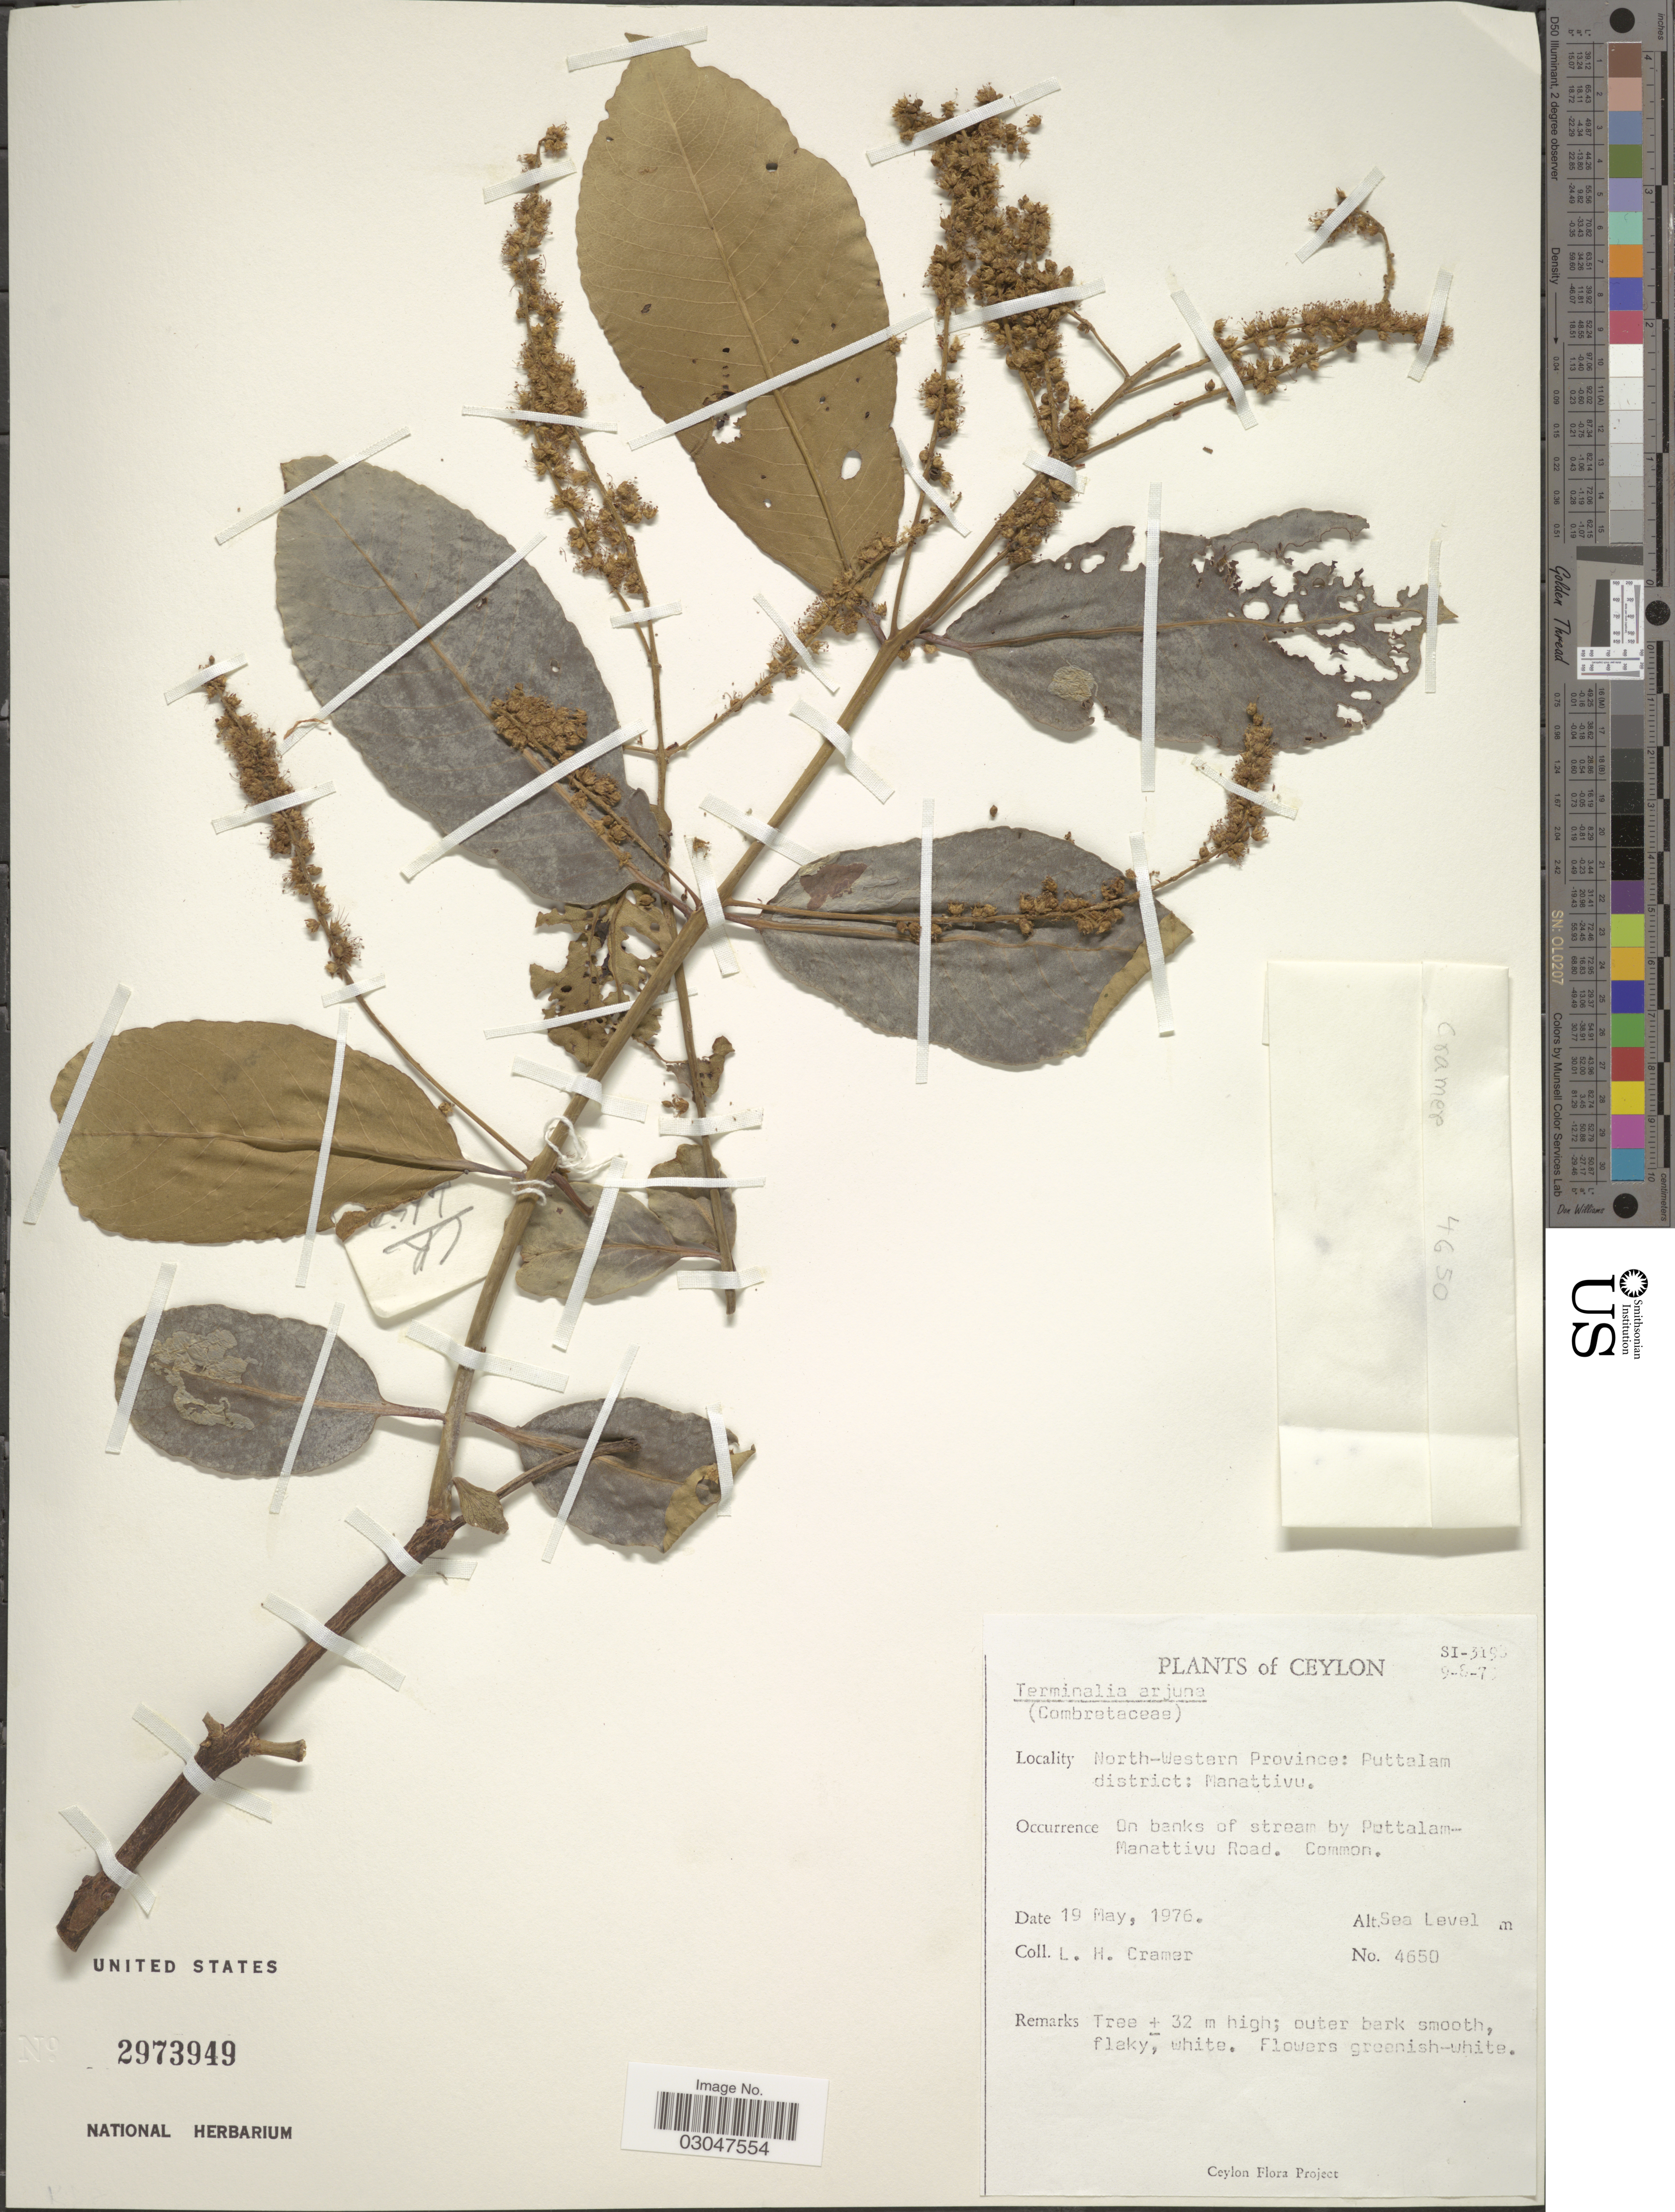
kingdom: Plantae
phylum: Tracheophyta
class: Magnoliopsida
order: Myrtales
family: Combretaceae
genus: Terminalia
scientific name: Terminalia arjuna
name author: (Roxb. ex DC.) Wight & Arn.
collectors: L. H. Cramer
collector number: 4650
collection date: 1976-05-19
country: Sri Lanka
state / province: North Western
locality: Ceylon. North-Western Province: Puttalam district: Manattivu. On banks of stream by Puttalam-Manattivu Road.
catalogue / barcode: US 2973949